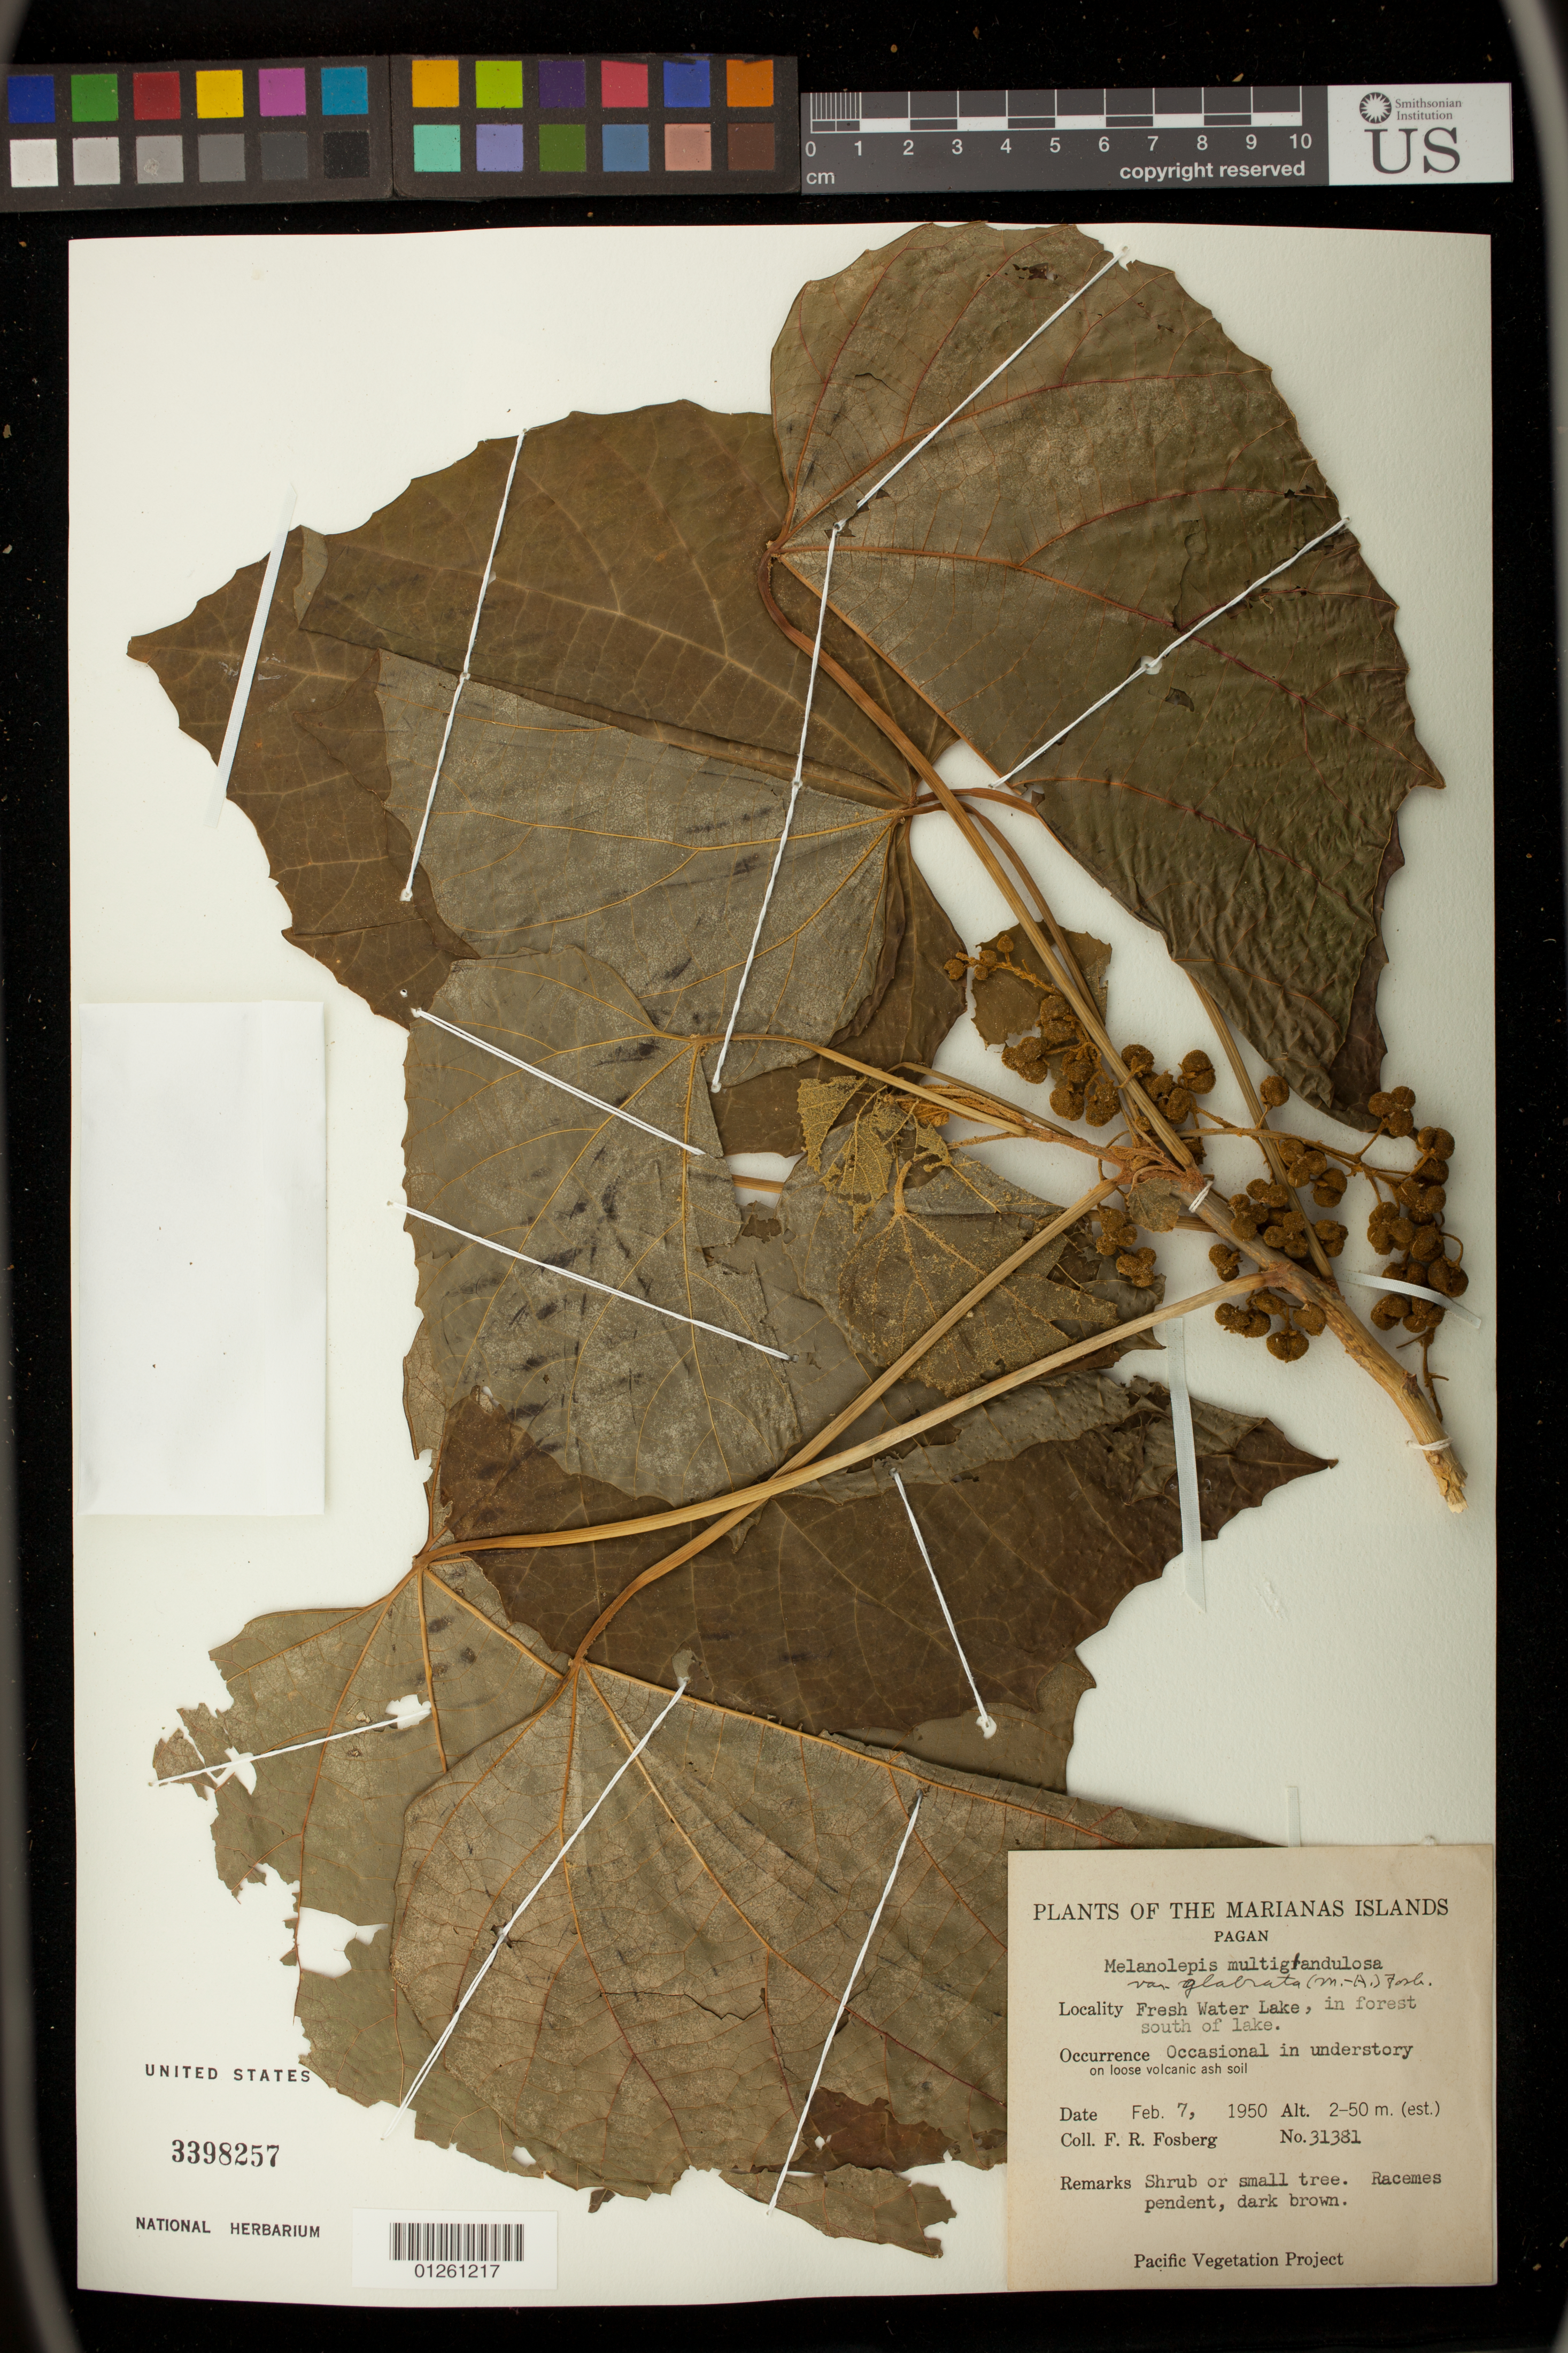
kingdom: Plantae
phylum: Tracheophyta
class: Magnoliopsida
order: Malpighiales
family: Euphorbiaceae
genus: Melanolepis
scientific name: Melanolepis multiglandulosa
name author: (Reinw. ex Blume) Rchb. f. & Zoll.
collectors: F. R. Fosberg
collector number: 31381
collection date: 1950-02-07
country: Northern Mariana Islands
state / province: Northern Islands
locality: Pagan. Fresh water lake, in forest south of lake.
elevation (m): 2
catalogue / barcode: US 3398257